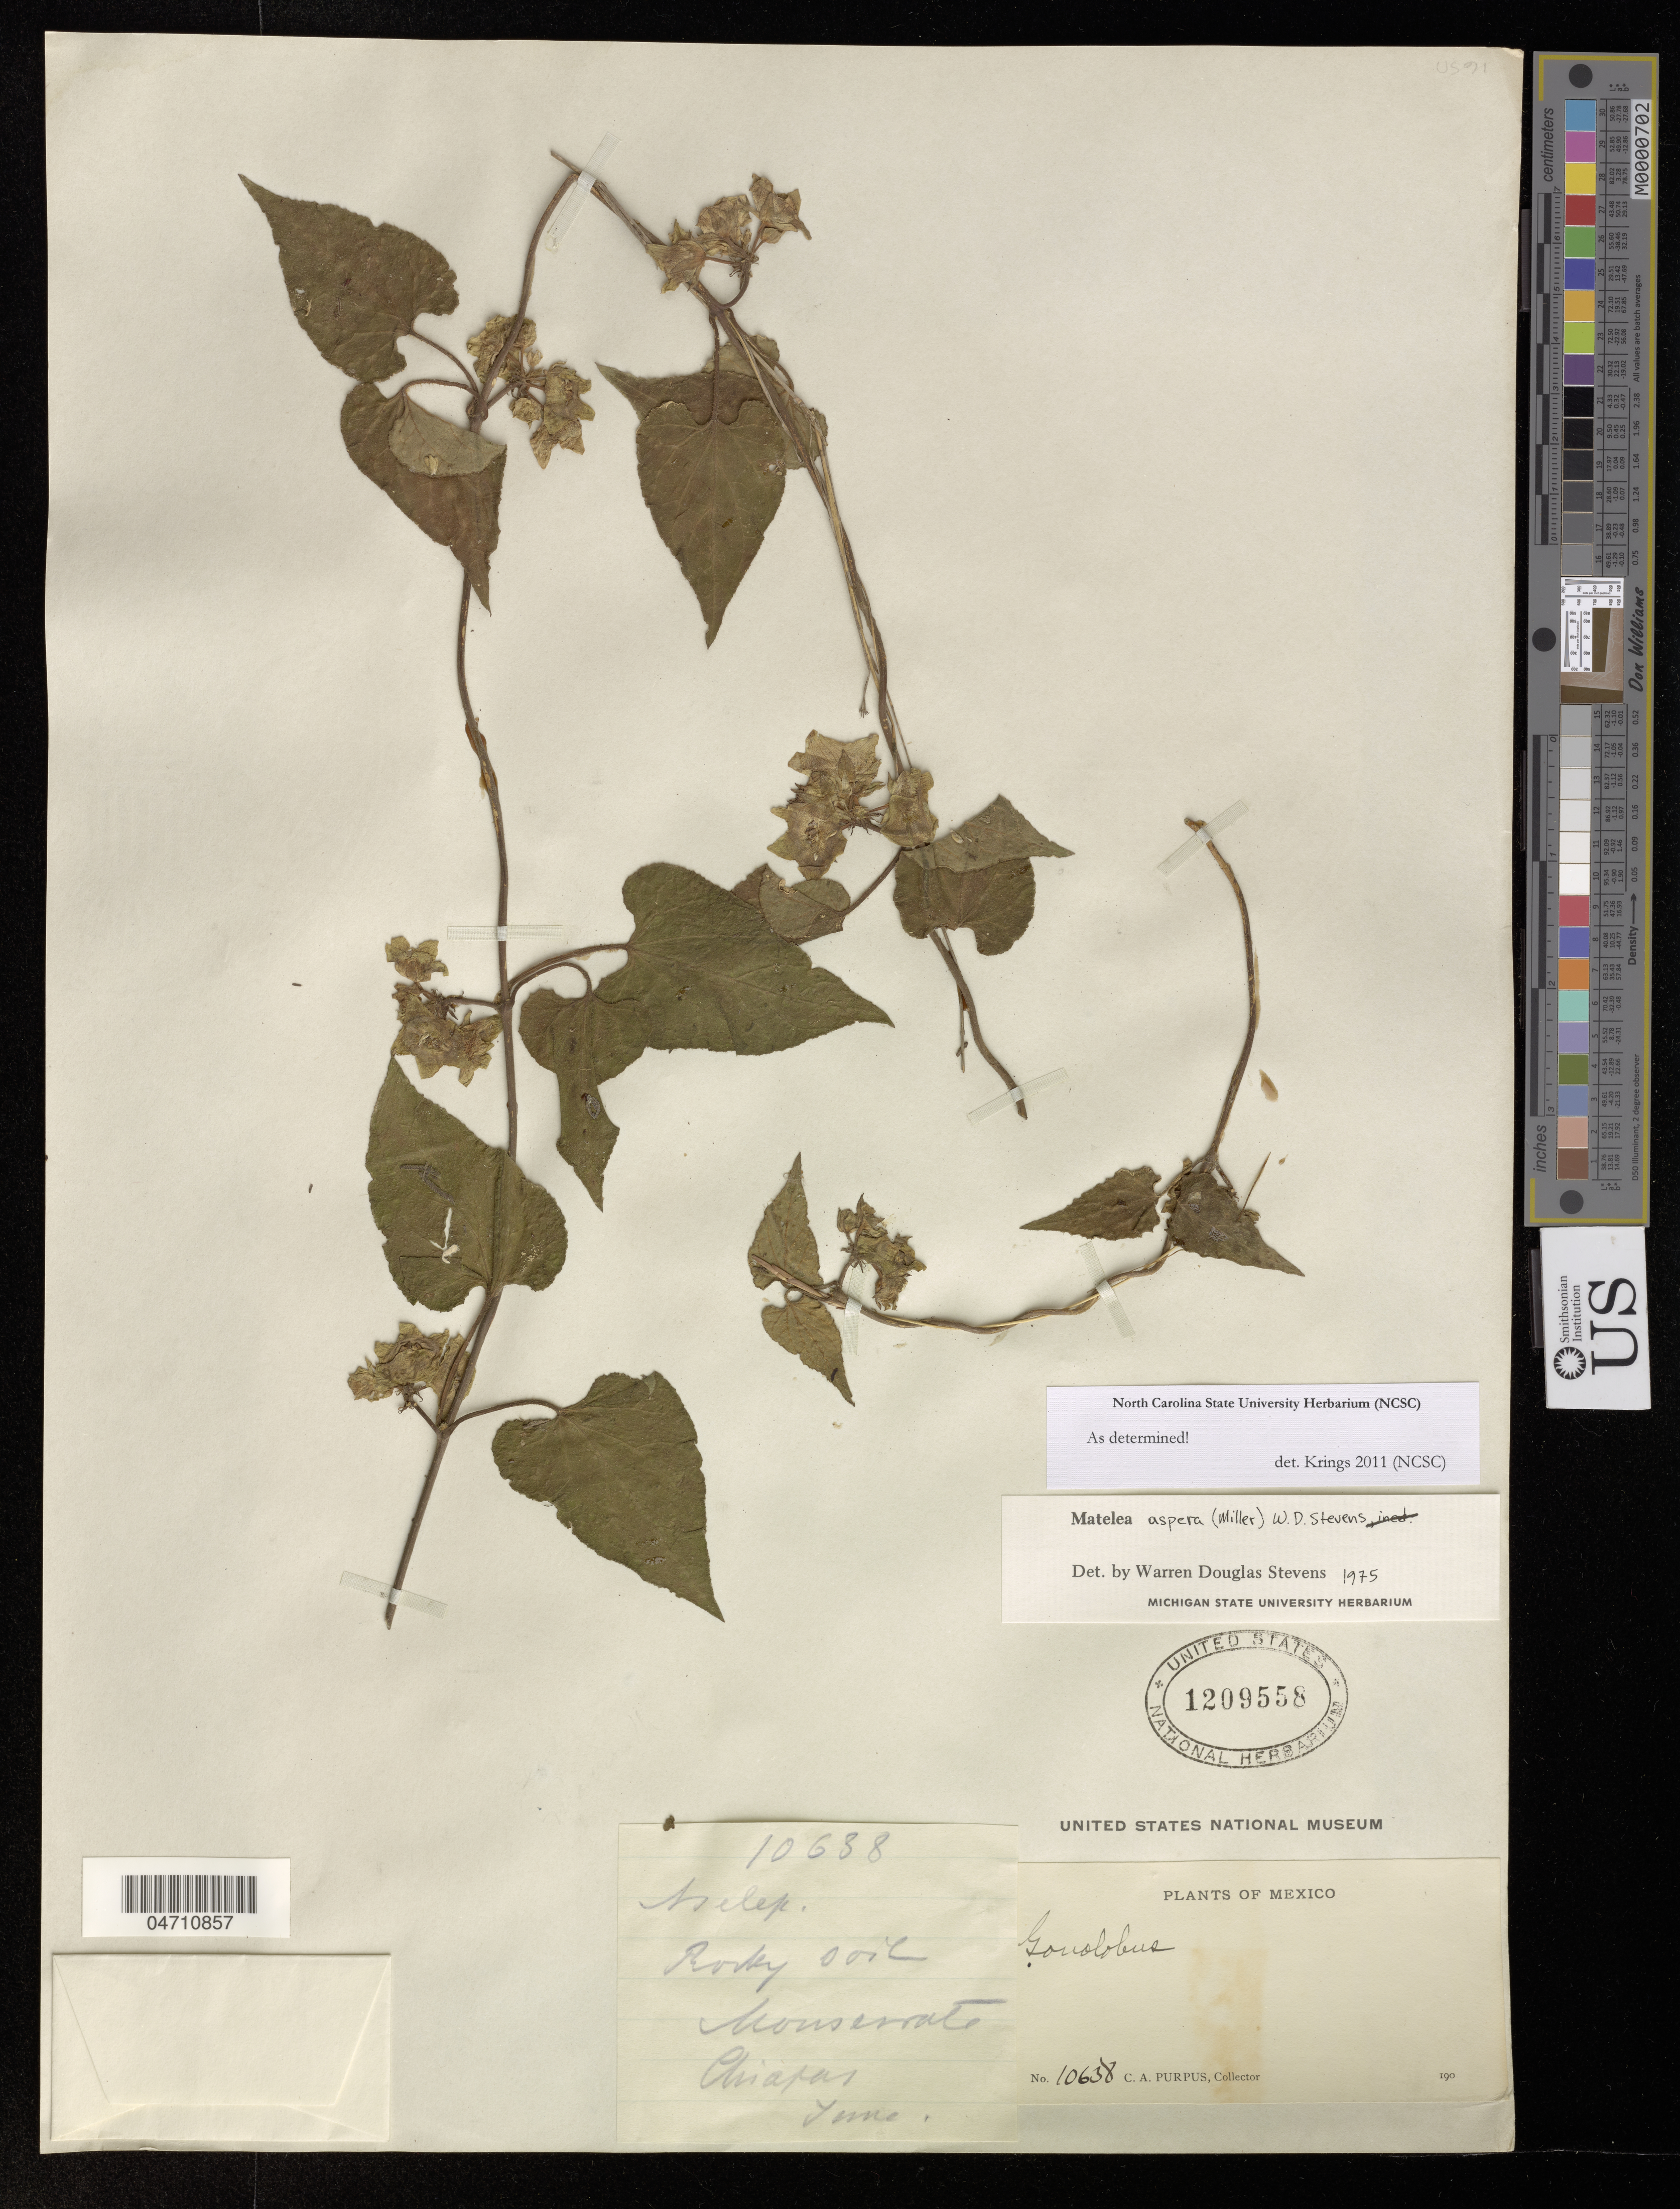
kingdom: Plantae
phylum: Tracheophyta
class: Magnoliopsida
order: Gentianales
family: Apocynaceae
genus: Matelea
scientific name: Matelea aspera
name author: (Mill.) W.D. Stevens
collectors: C. A. Purpus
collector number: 10638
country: Mexico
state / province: Chiapas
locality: Monserrate. Yasne.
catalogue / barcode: US 1209558